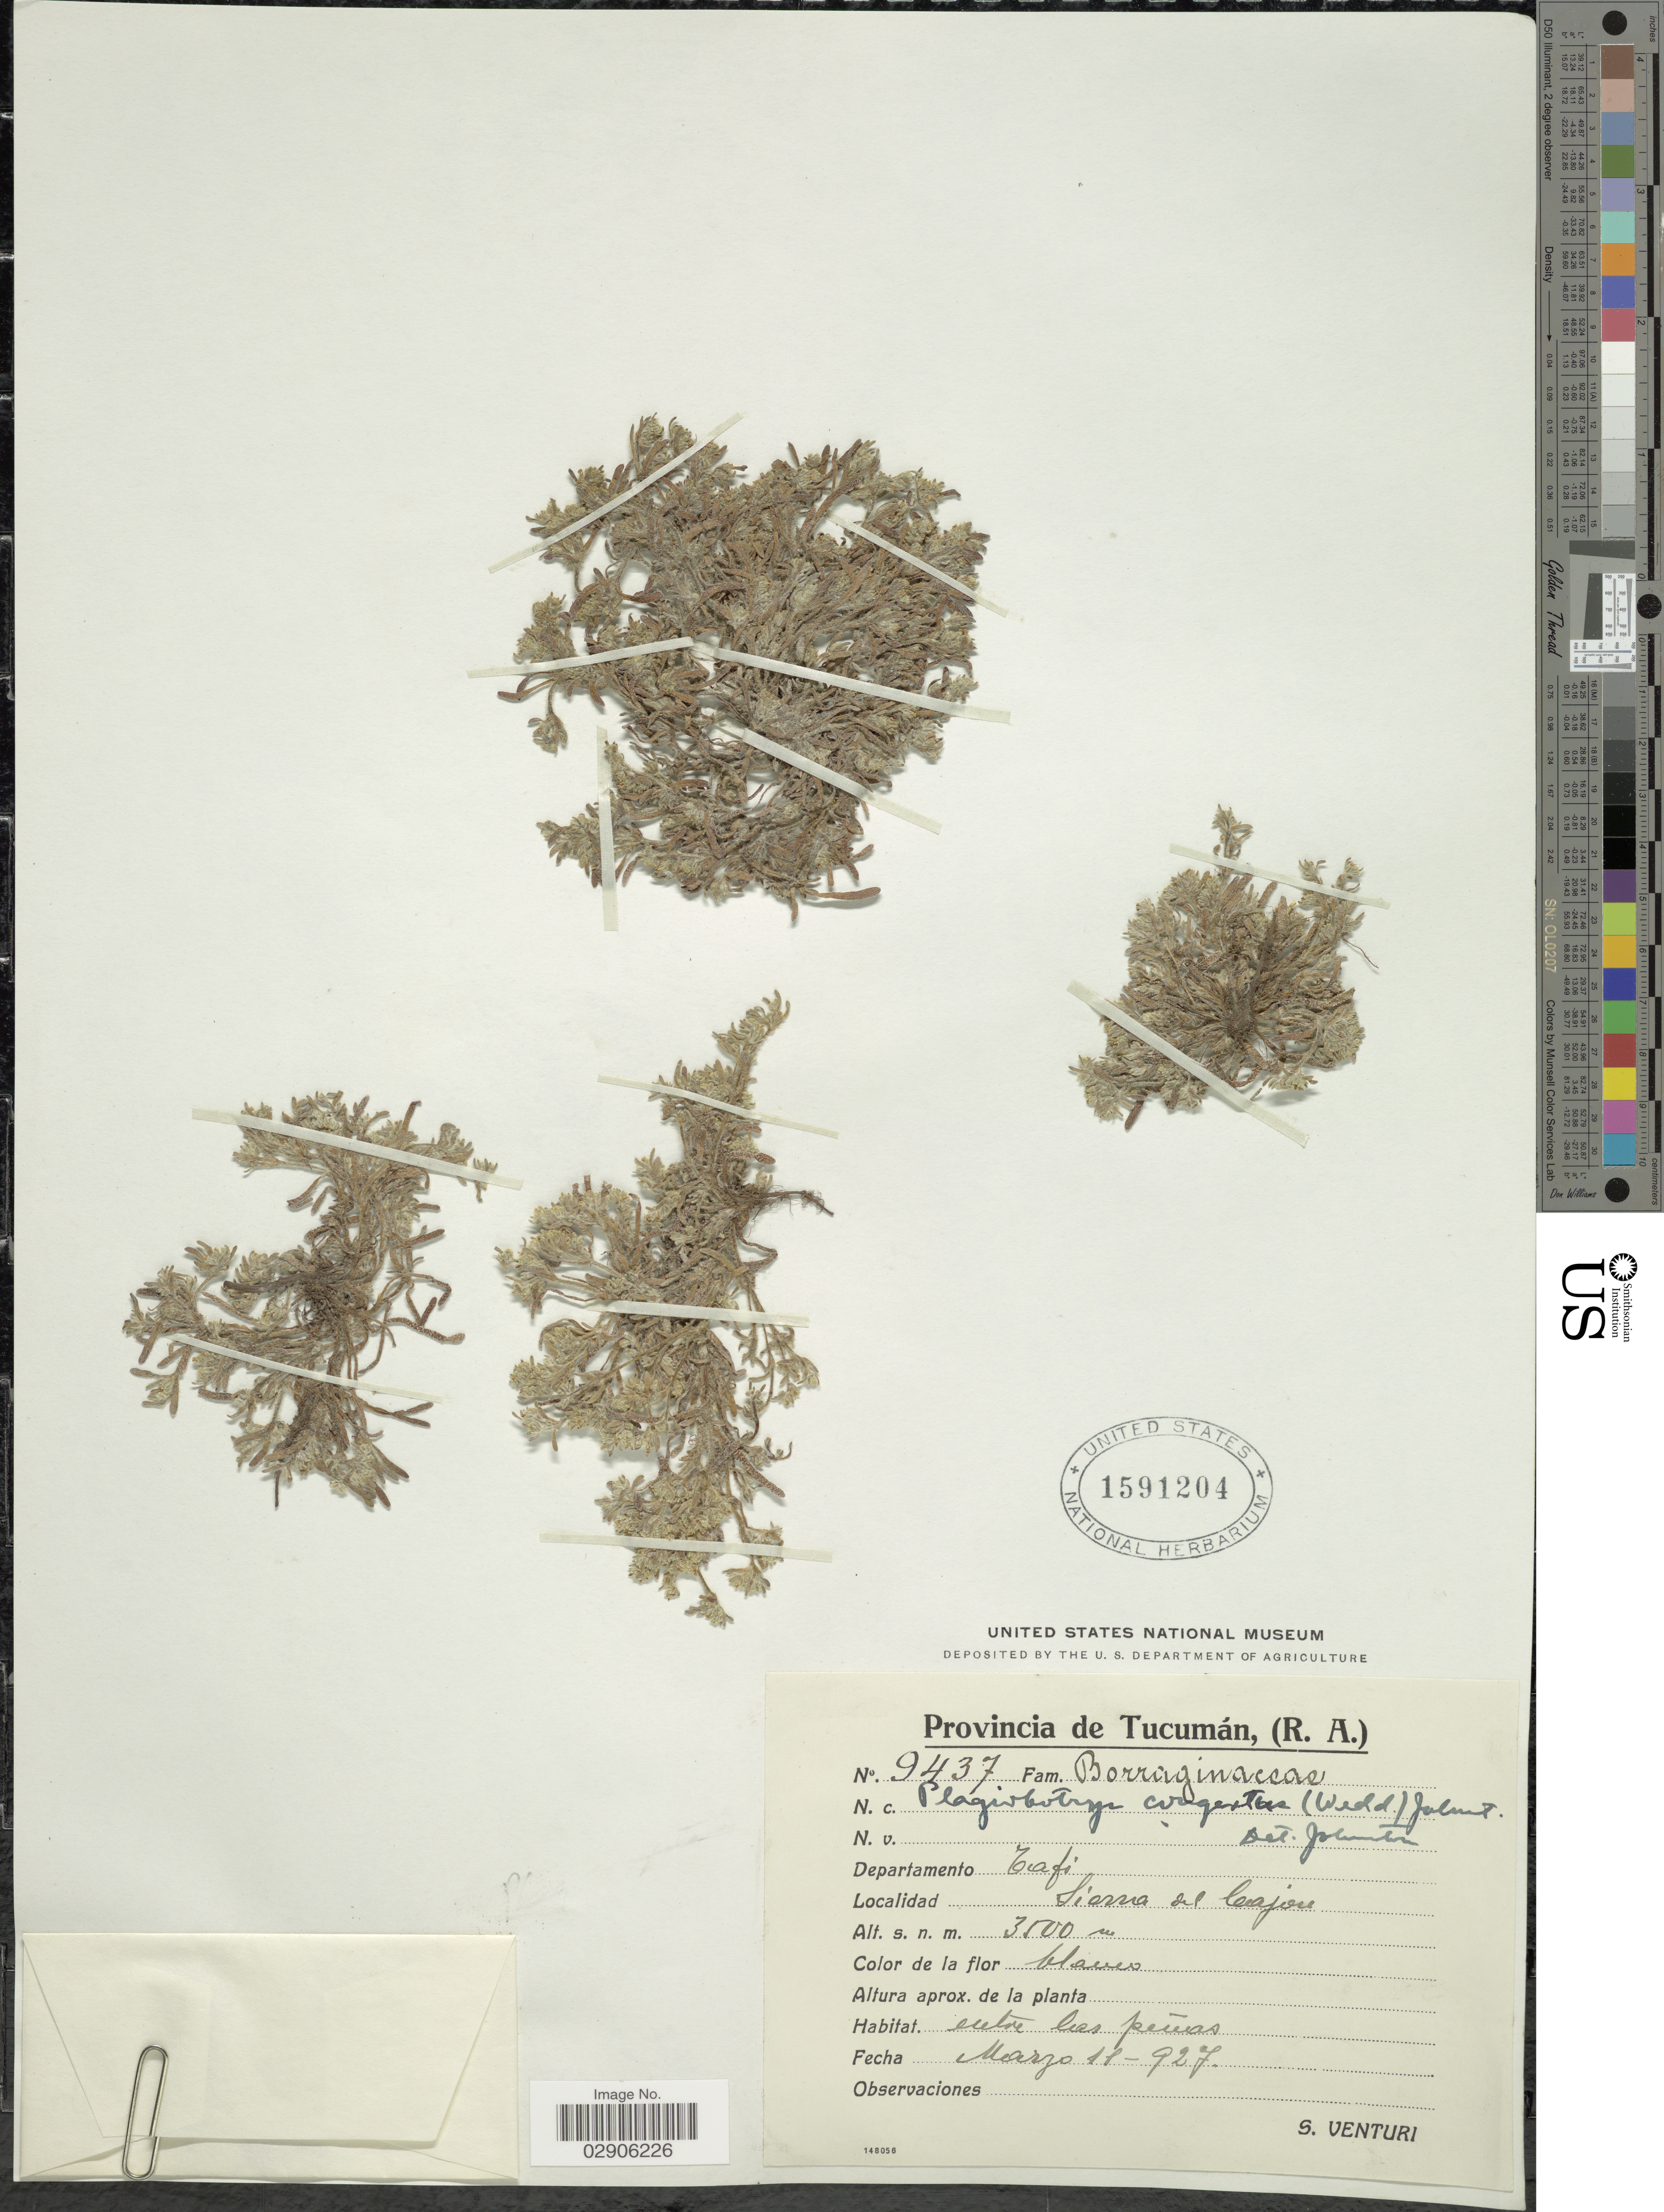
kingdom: Plantae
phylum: Tracheophyta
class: Magnoliopsida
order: Boraginales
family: Boraginaceae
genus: Plagiobothrys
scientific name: Plagiobothrys congestus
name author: (Wedd.) I.M. Johnst.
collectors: S. Venturi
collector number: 9437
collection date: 1927-03-11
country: Argentina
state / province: Tucuman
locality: Provincia de Tucumán, (R.A.), Departamento Tafi, Sierra del Cajon.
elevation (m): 3500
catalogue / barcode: US 1591204